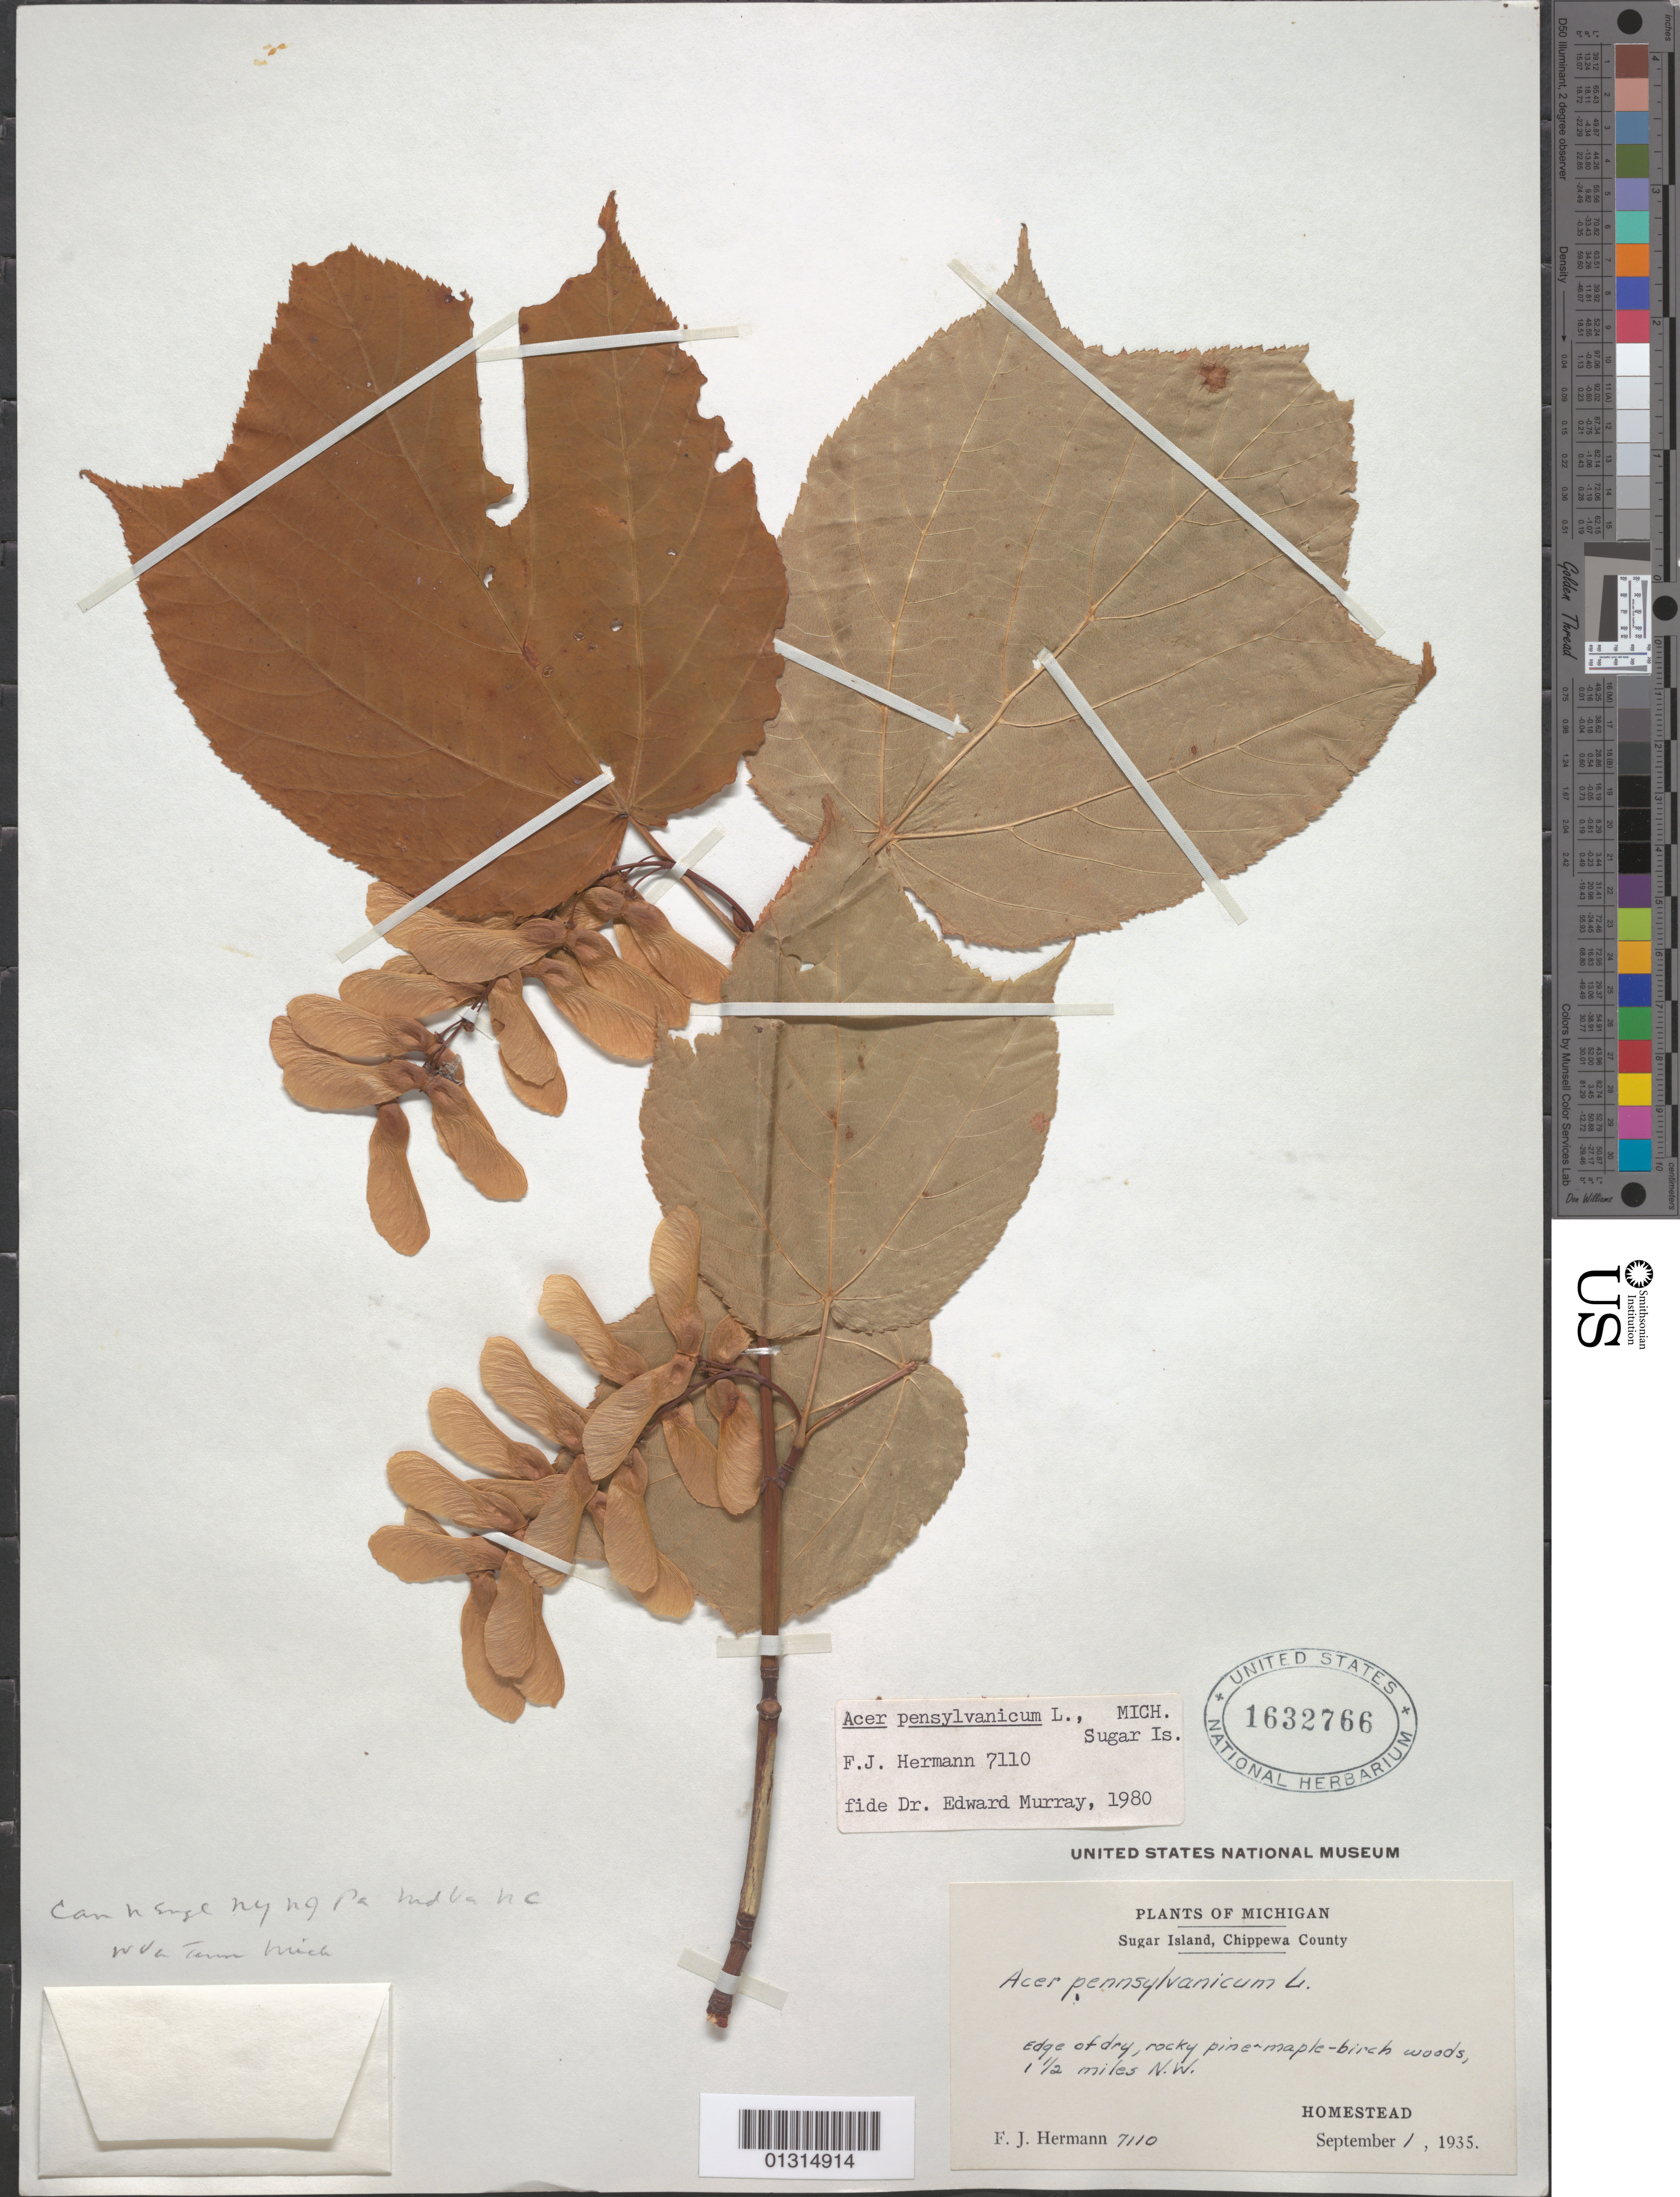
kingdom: Plantae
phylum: Tracheophyta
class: Magnoliopsida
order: Sapindales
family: Sapindaceae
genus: Acer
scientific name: Acer pensylvanicum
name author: L.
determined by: Murray, Edward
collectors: F. J. Hermann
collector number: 7110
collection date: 1935-09-01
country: United States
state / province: Michigan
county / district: Chippewa County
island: Sugar Island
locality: Chippewa County, Sugar Island, Homestead, 1.5 miles NW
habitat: Edge of dry, rocky pine-maple-birch woods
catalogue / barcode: US 1632766